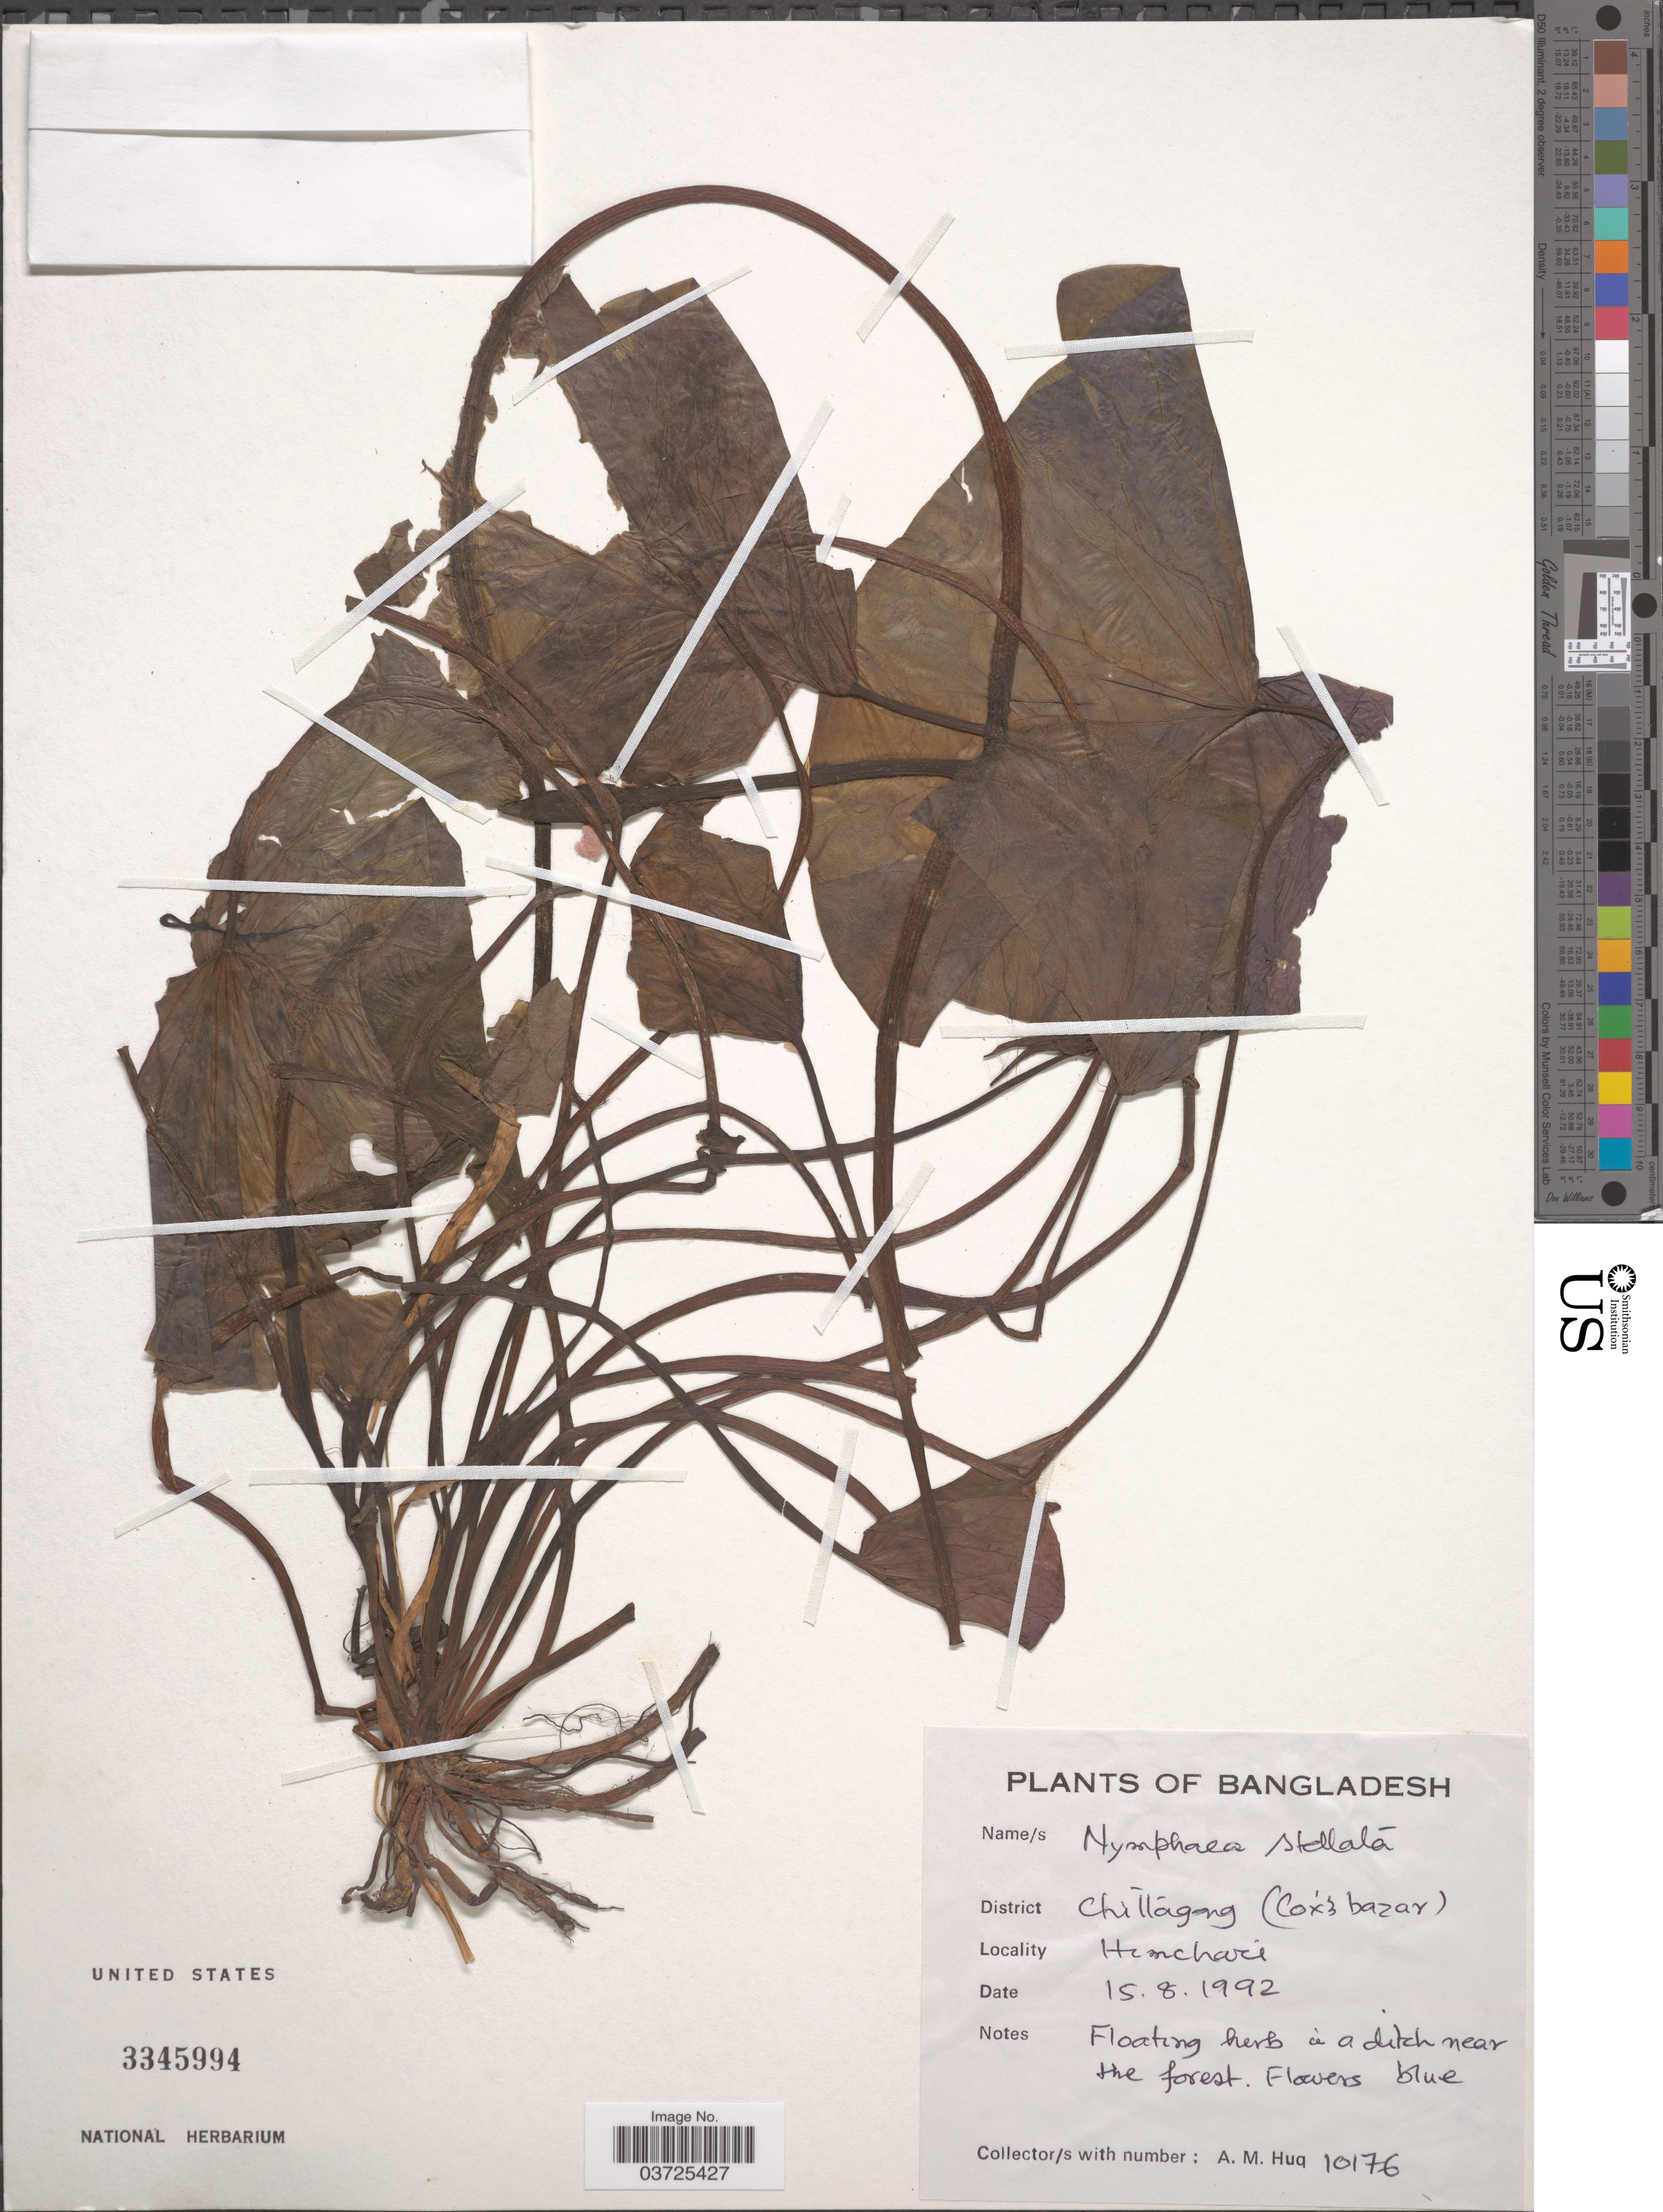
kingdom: Plantae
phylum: Tracheophyta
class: Magnoliopsida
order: Nymphaeales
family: Nymphaeaceae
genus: Nymphaea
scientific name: Nymphaea stellata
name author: Willd.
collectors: A. M. Huq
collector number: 10176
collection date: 1992-08-15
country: Bangladesh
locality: District: Chillágong (Cóxs bazar). Himchari.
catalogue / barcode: US 3345994